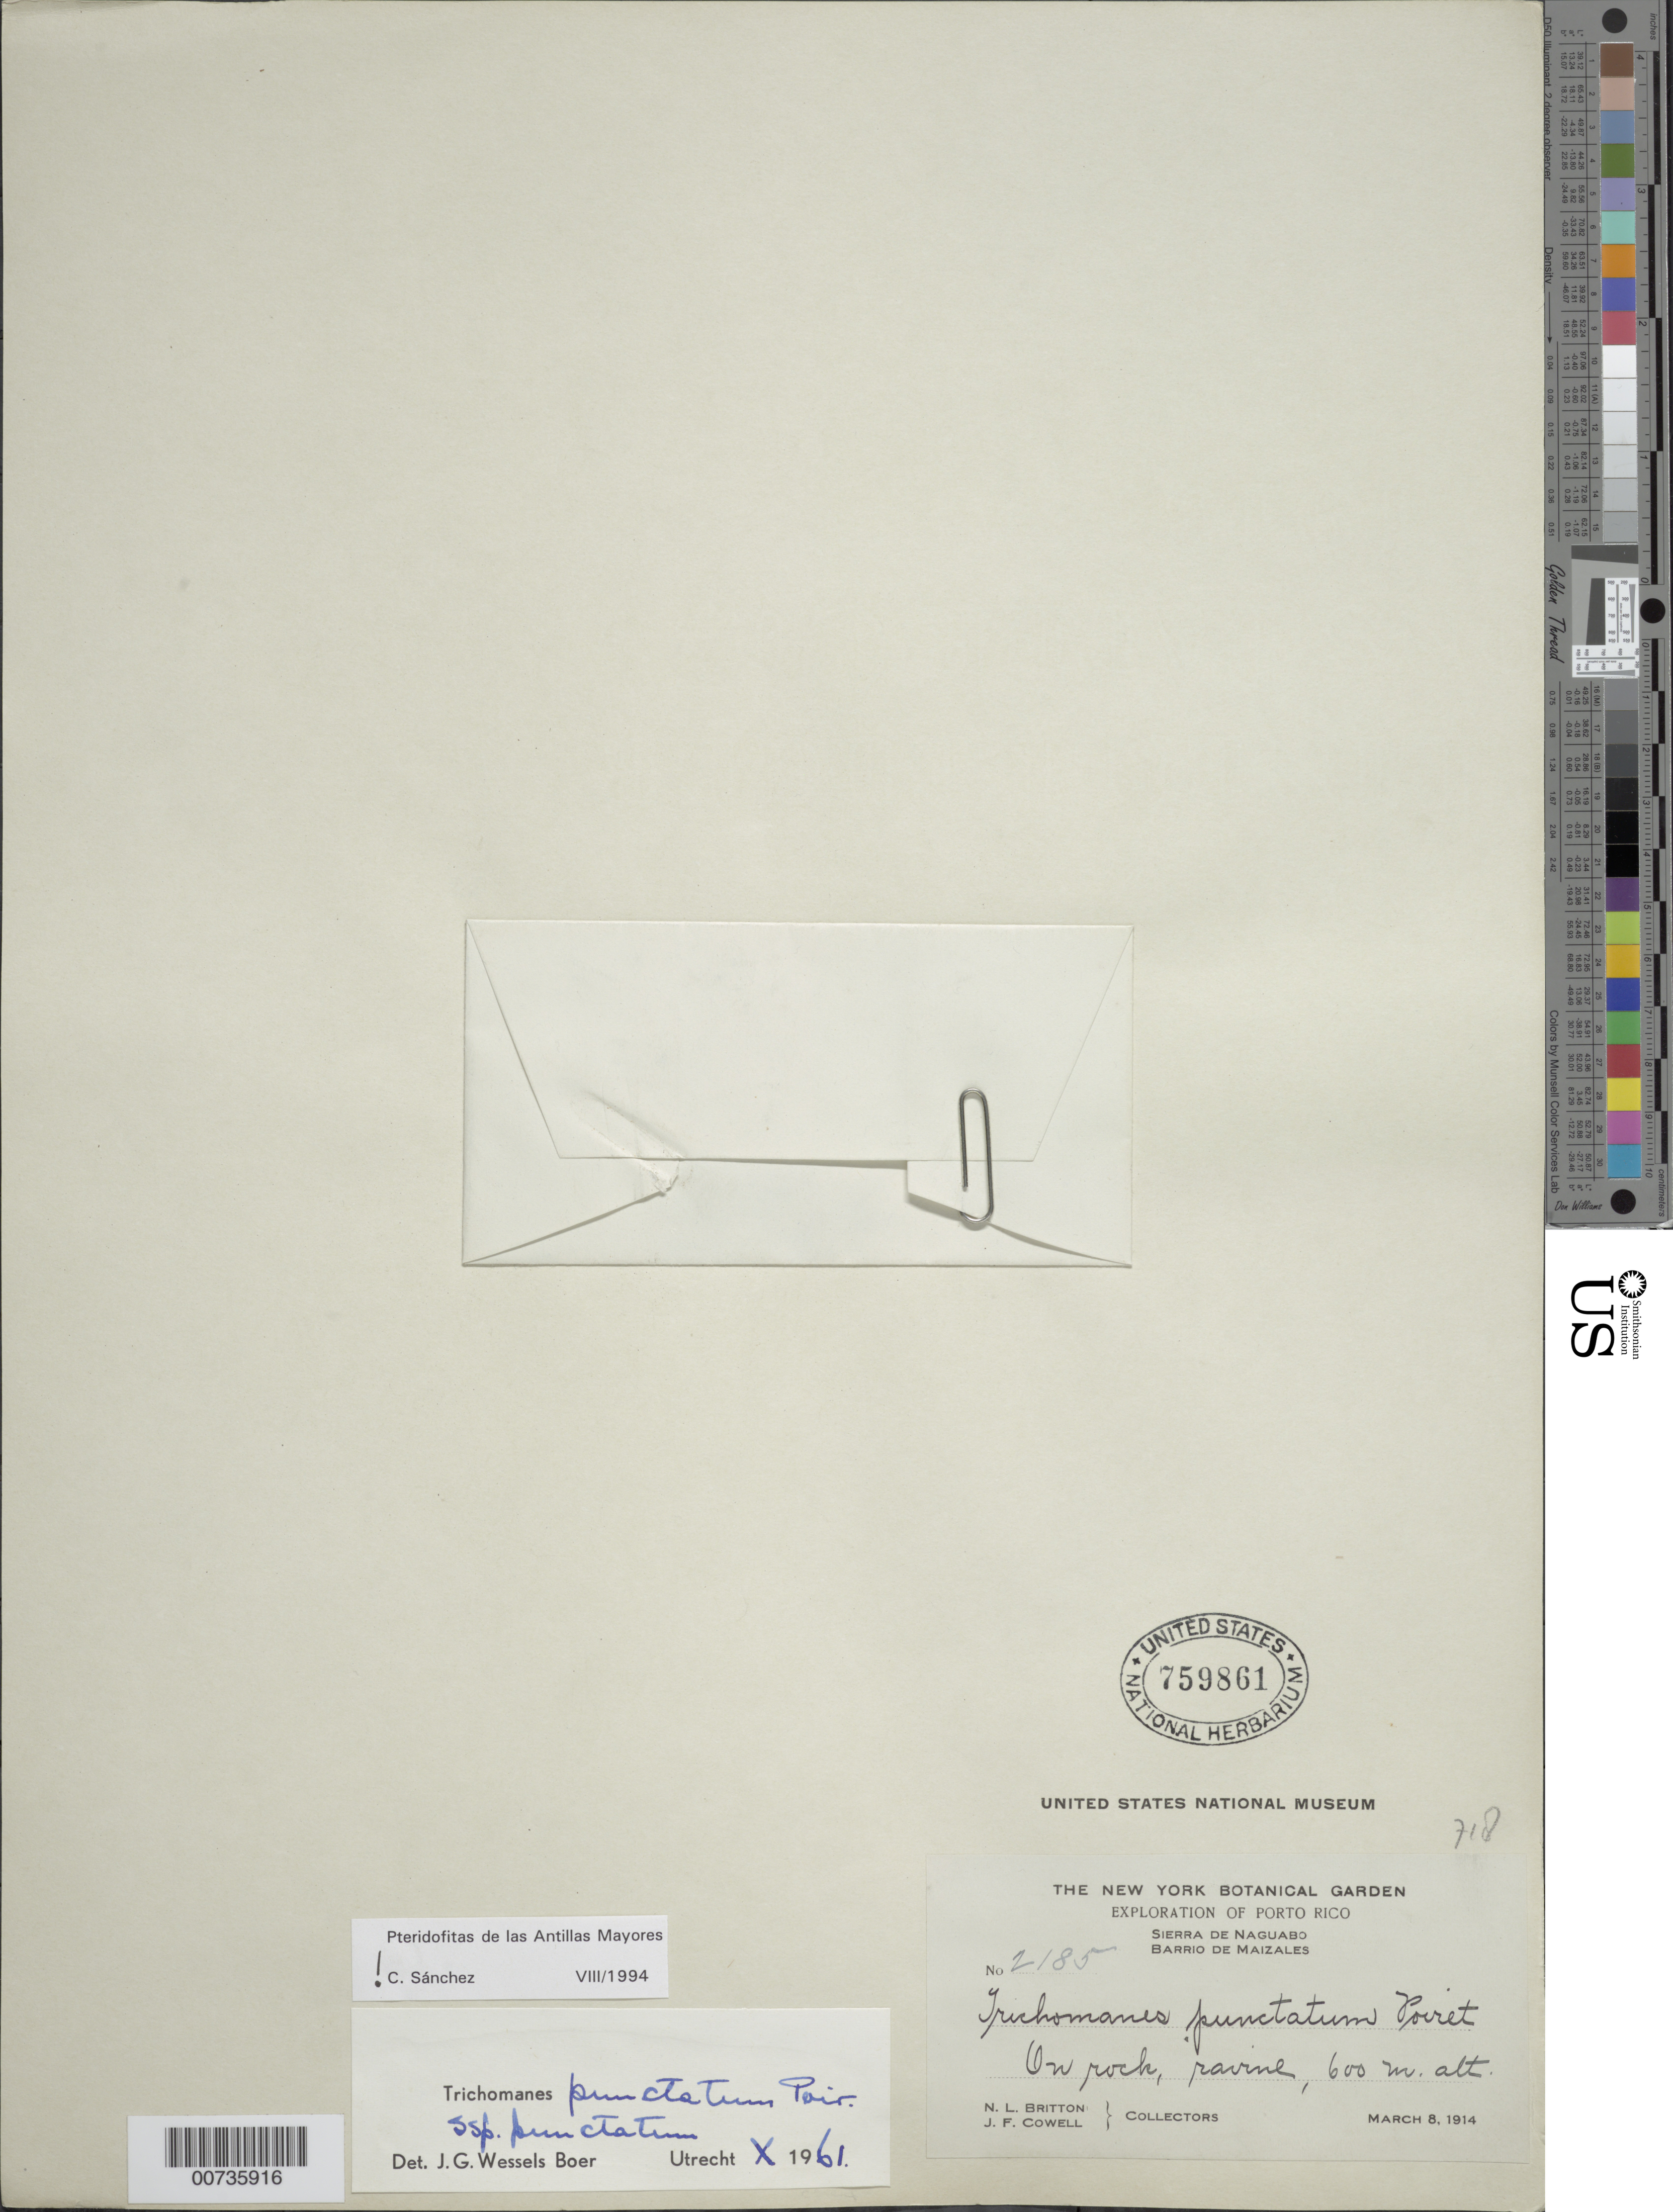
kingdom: Plantae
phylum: Tracheophyta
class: Polypodiopsida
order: Hymenophyllales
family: Hymenophyllaceae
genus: Didymoglossum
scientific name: Didymoglossum punctatum subsp. punctatum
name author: (Poir.) Desv.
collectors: N. Britton & J. F. Cowell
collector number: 2185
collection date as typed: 08 Mar 1914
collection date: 1914-03-08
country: Puerto Rico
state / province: Naguabo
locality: Sierra de Naguabo, Barrio de Maizales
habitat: On rock, ravine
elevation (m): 600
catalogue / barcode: US 759861